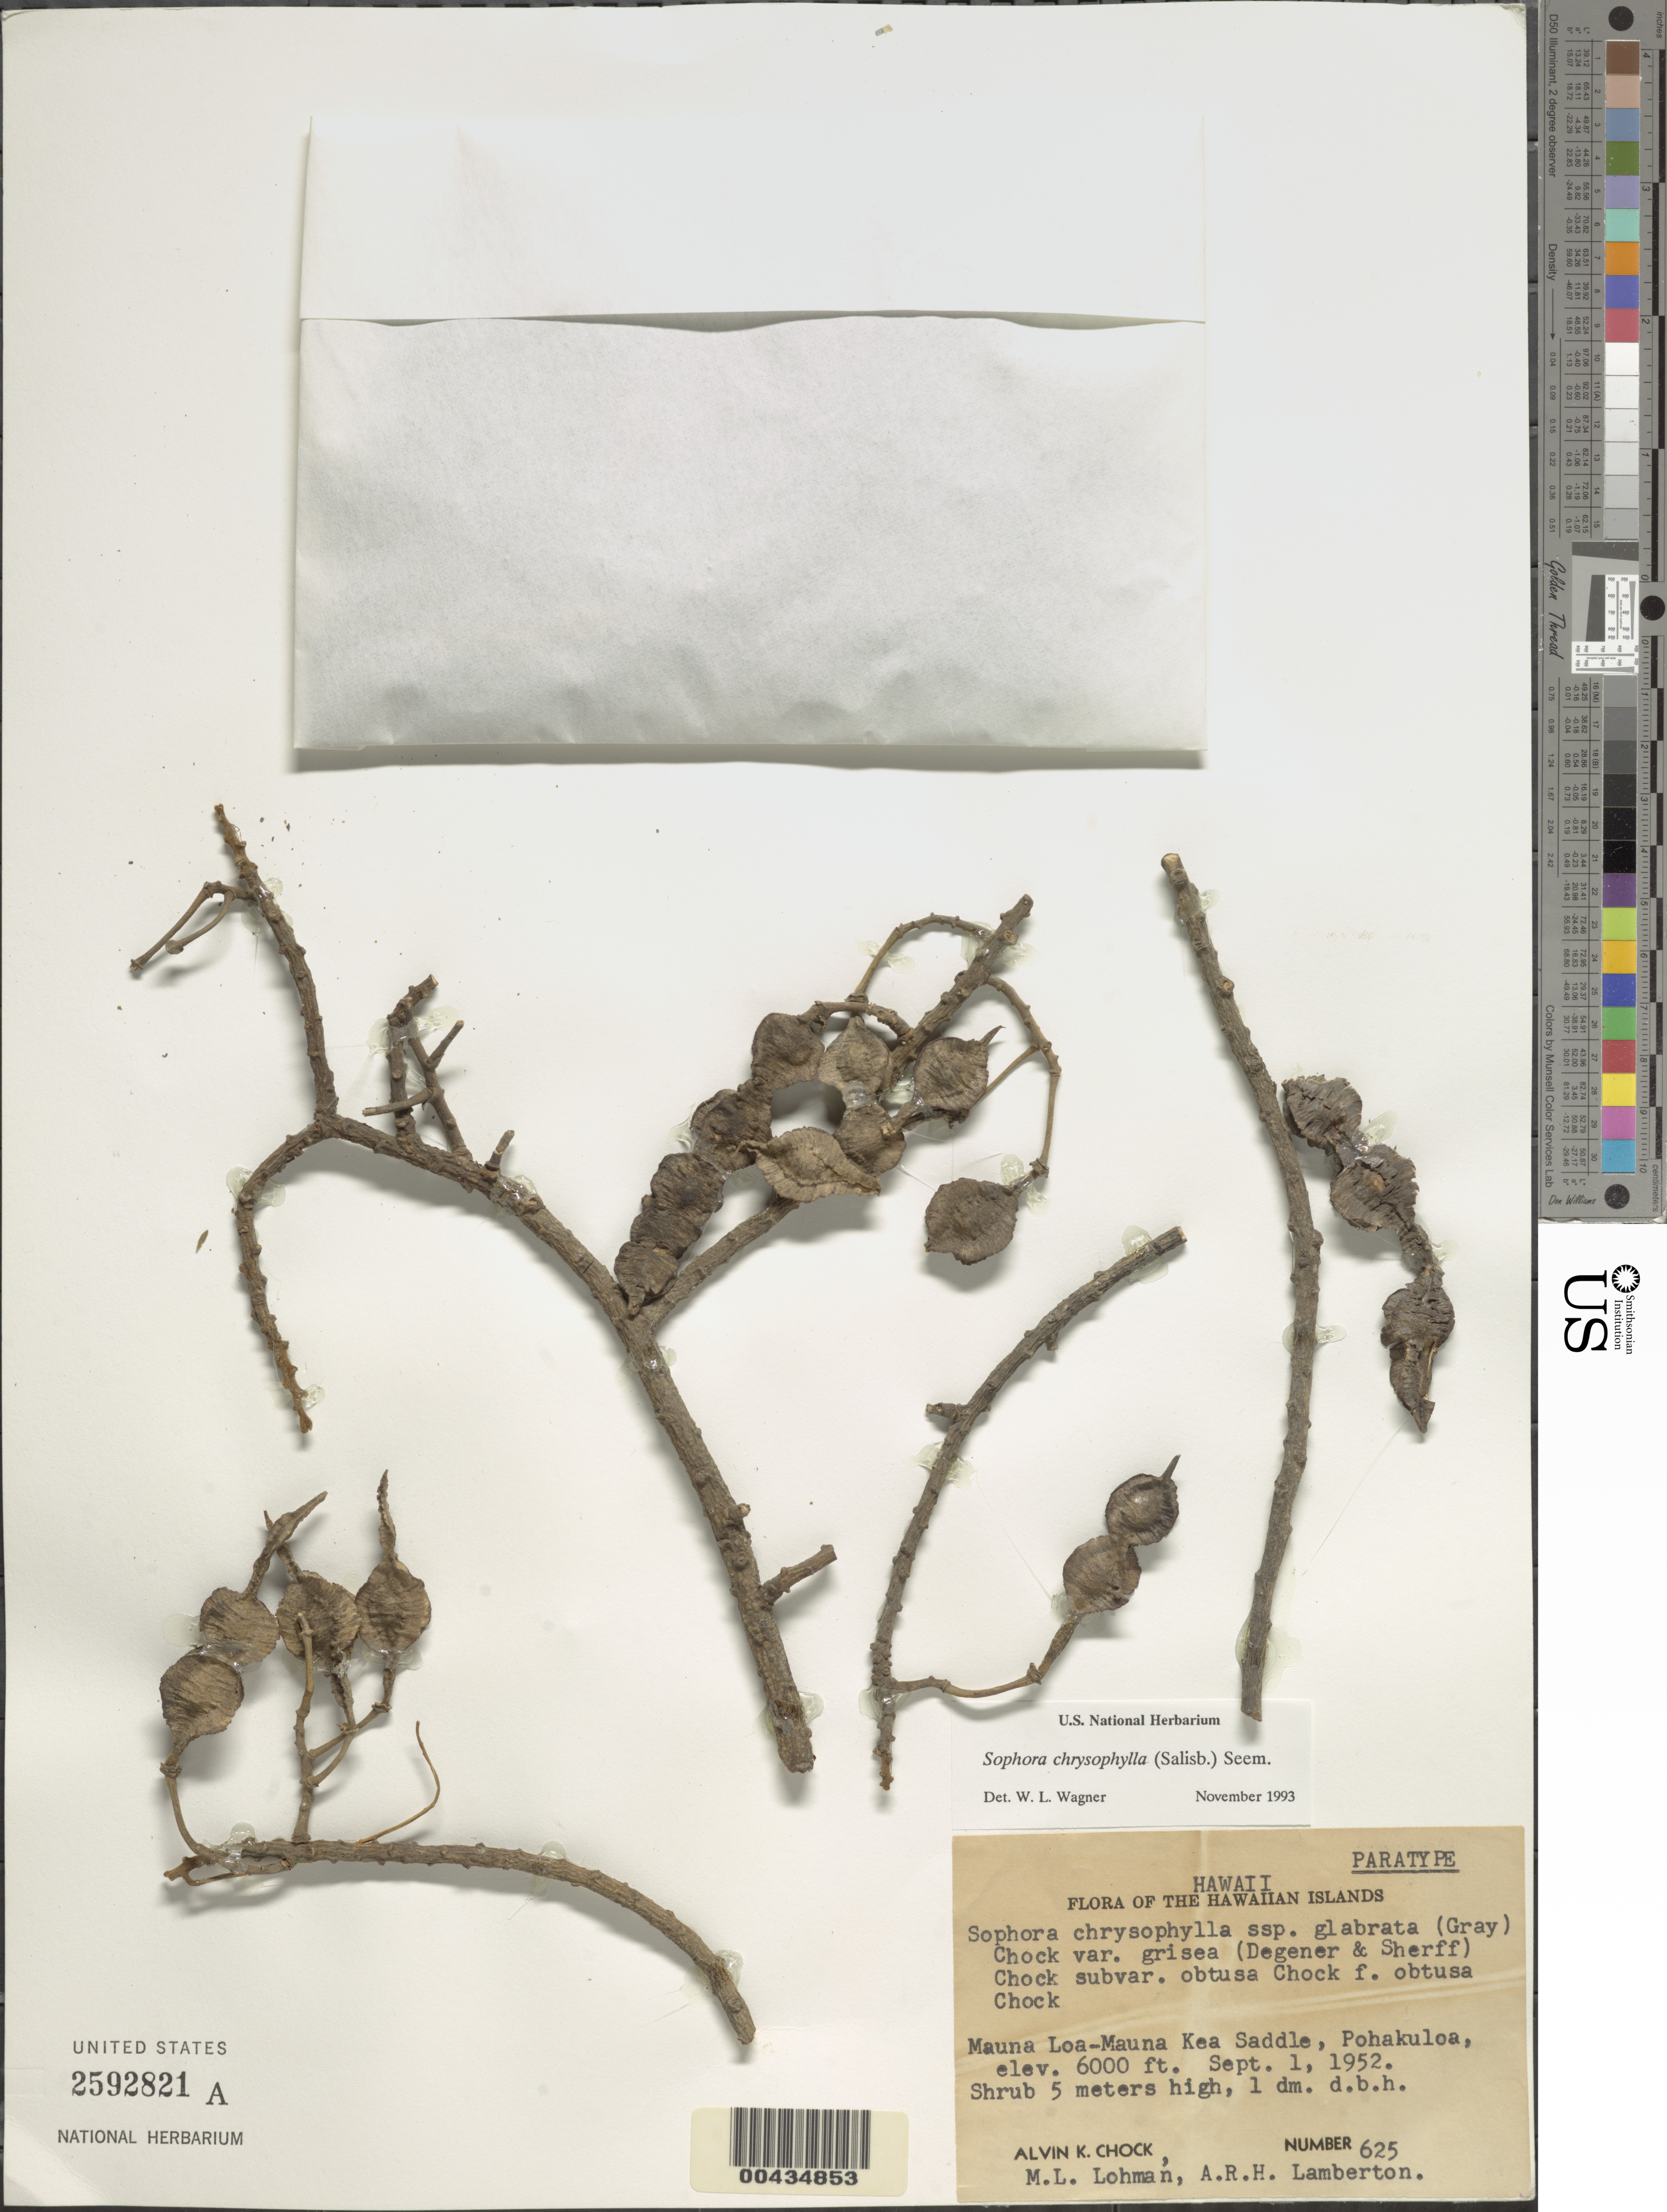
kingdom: Plantae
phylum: Tracheophyta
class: Magnoliopsida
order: Fabales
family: Fabaceae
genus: Sophora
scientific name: Sophora chrysophylla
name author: (Salisb.) Seem.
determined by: Wagner, W. L., (BOT), Smithsonian Institution - National Museum of Natural History (UNITED STATES)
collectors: A. Chock, M. Lohman & A. Lamberton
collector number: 625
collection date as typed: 1 Sep 1952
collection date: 1952-09-01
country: United States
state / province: Hawaii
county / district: Hawaii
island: Hawaii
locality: Mauna Loa-Mauna Kea Saddle, Pohakuloa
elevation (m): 1829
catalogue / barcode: US 2592821A